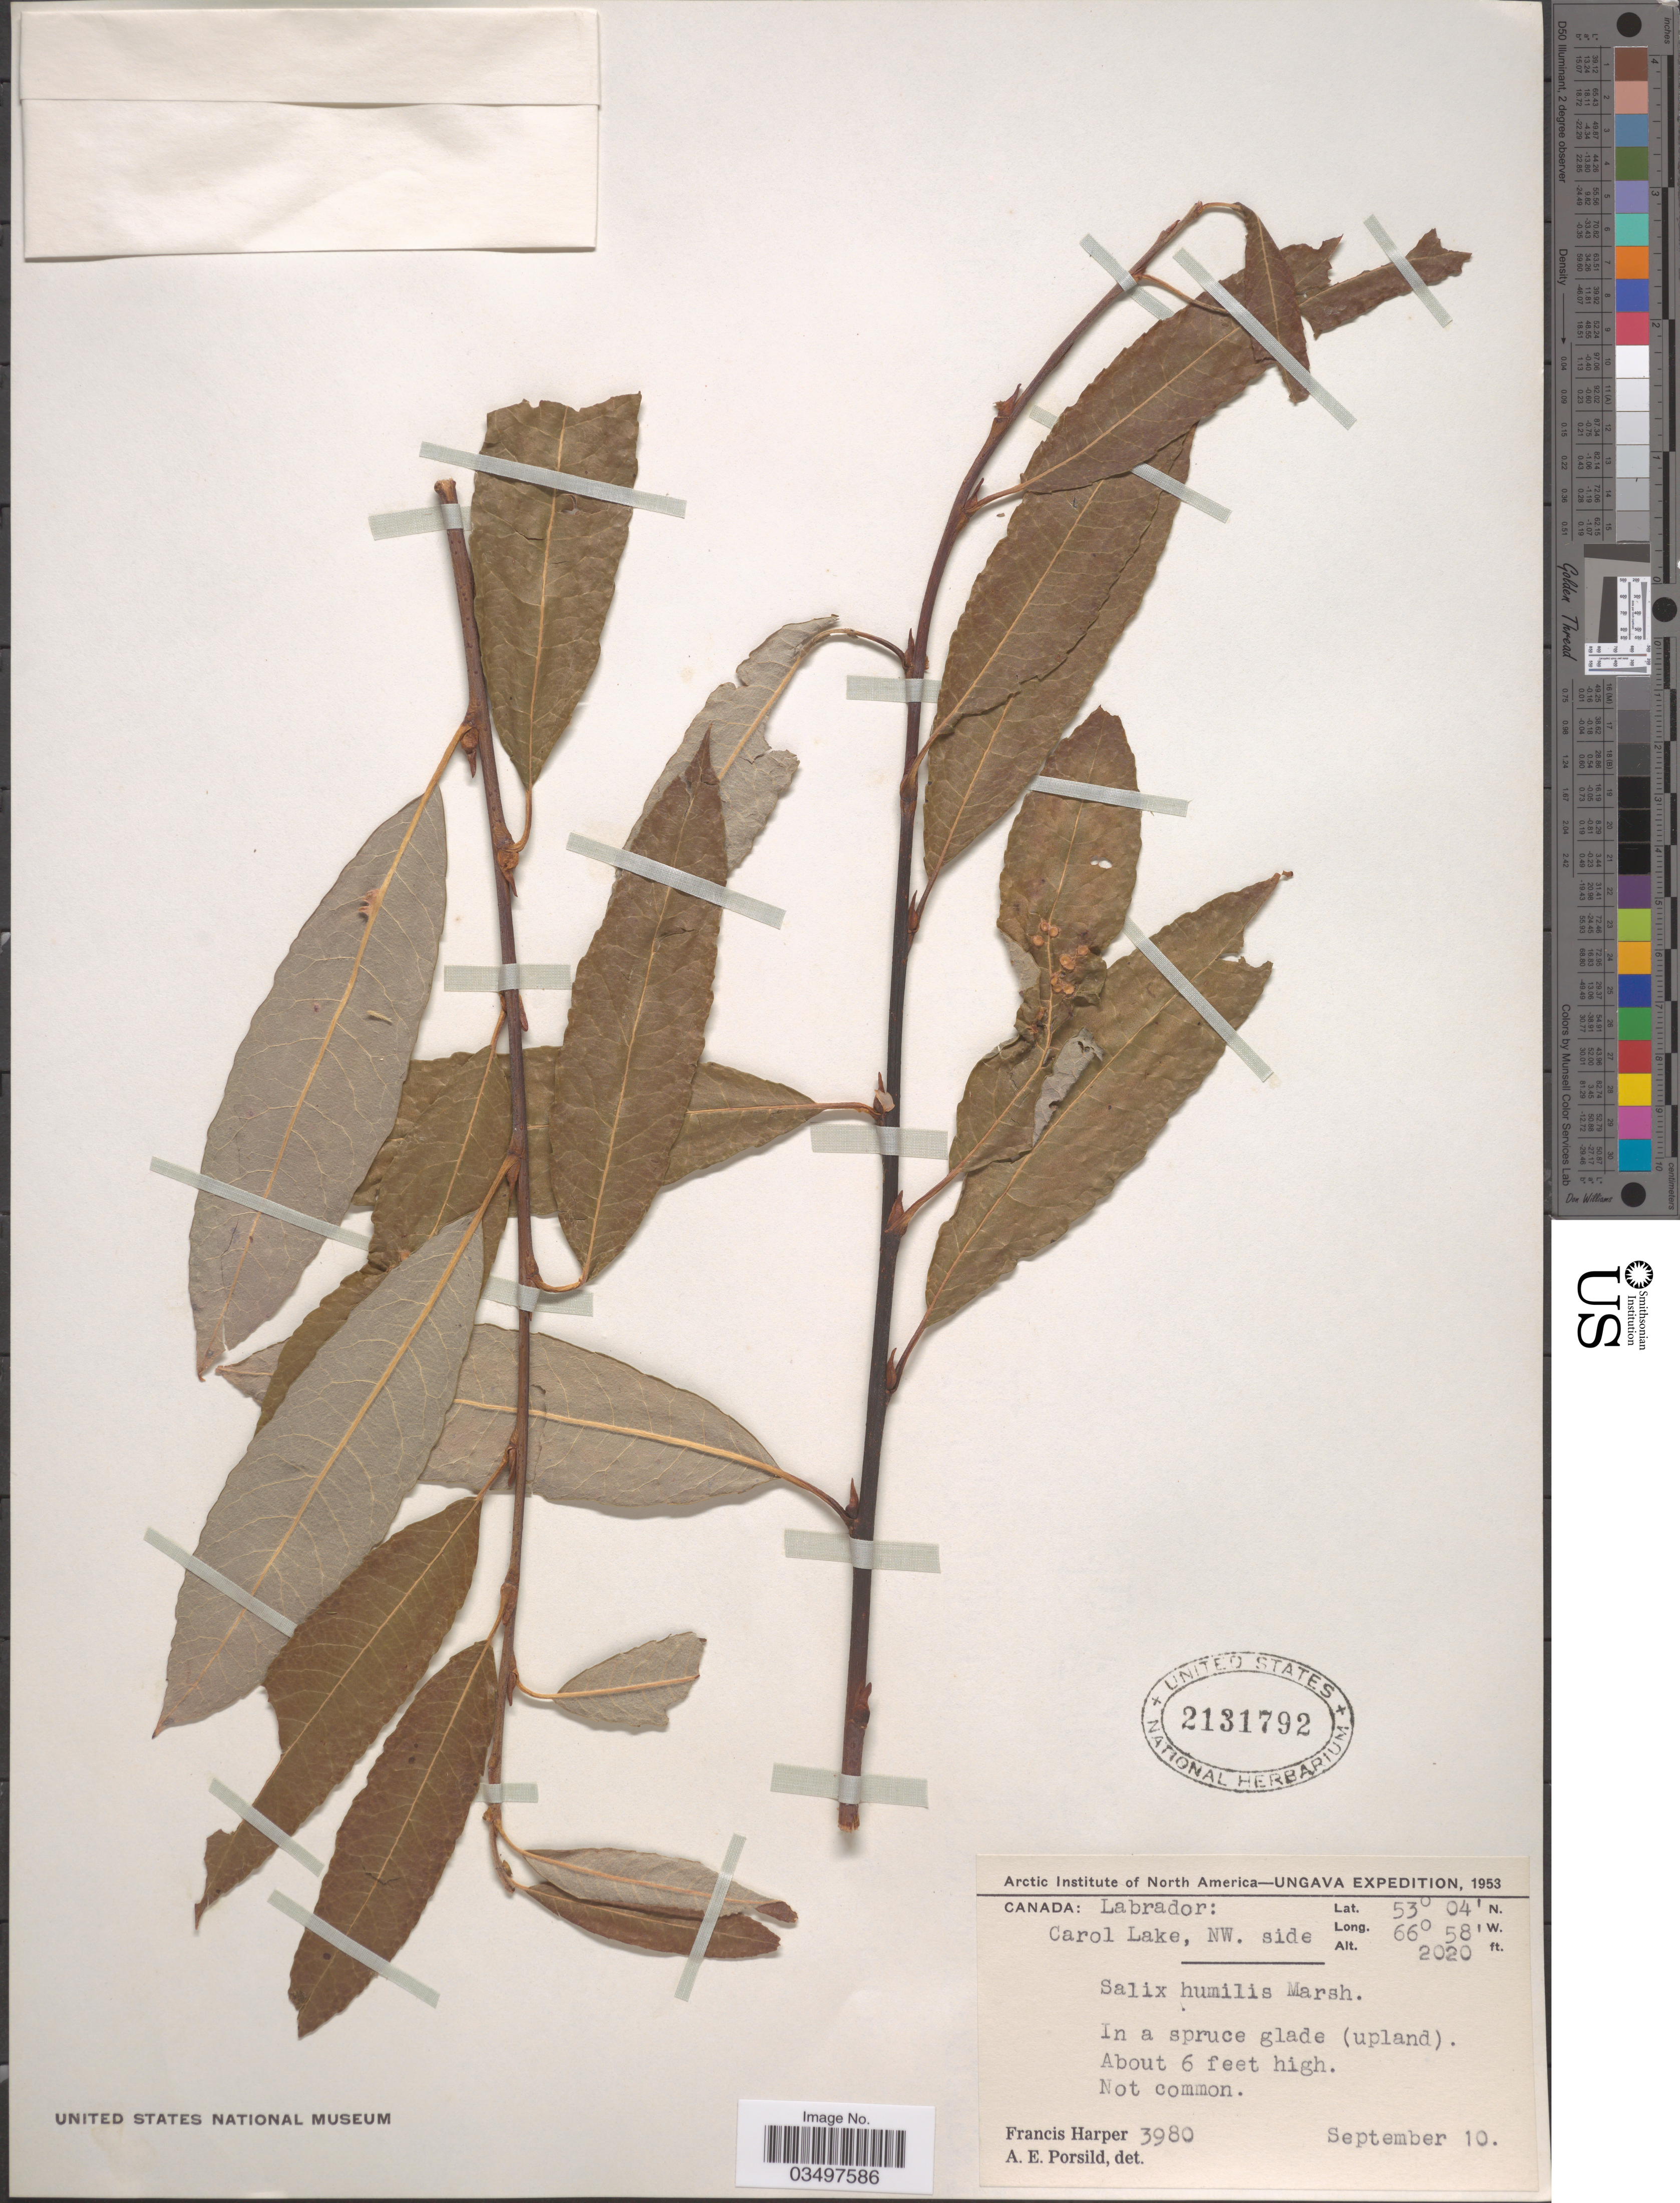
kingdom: Plantae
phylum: Tracheophyta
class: Magnoliopsida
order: Malpighiales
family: Salicaceae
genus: Salix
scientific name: Salix humilis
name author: Marshall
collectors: F. Harper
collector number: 3980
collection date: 1953-09-10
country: Canada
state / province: Newfoundland and Labrador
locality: Labrador: Carol Lake, NW. side. Ungava.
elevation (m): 616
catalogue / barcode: US 2131792